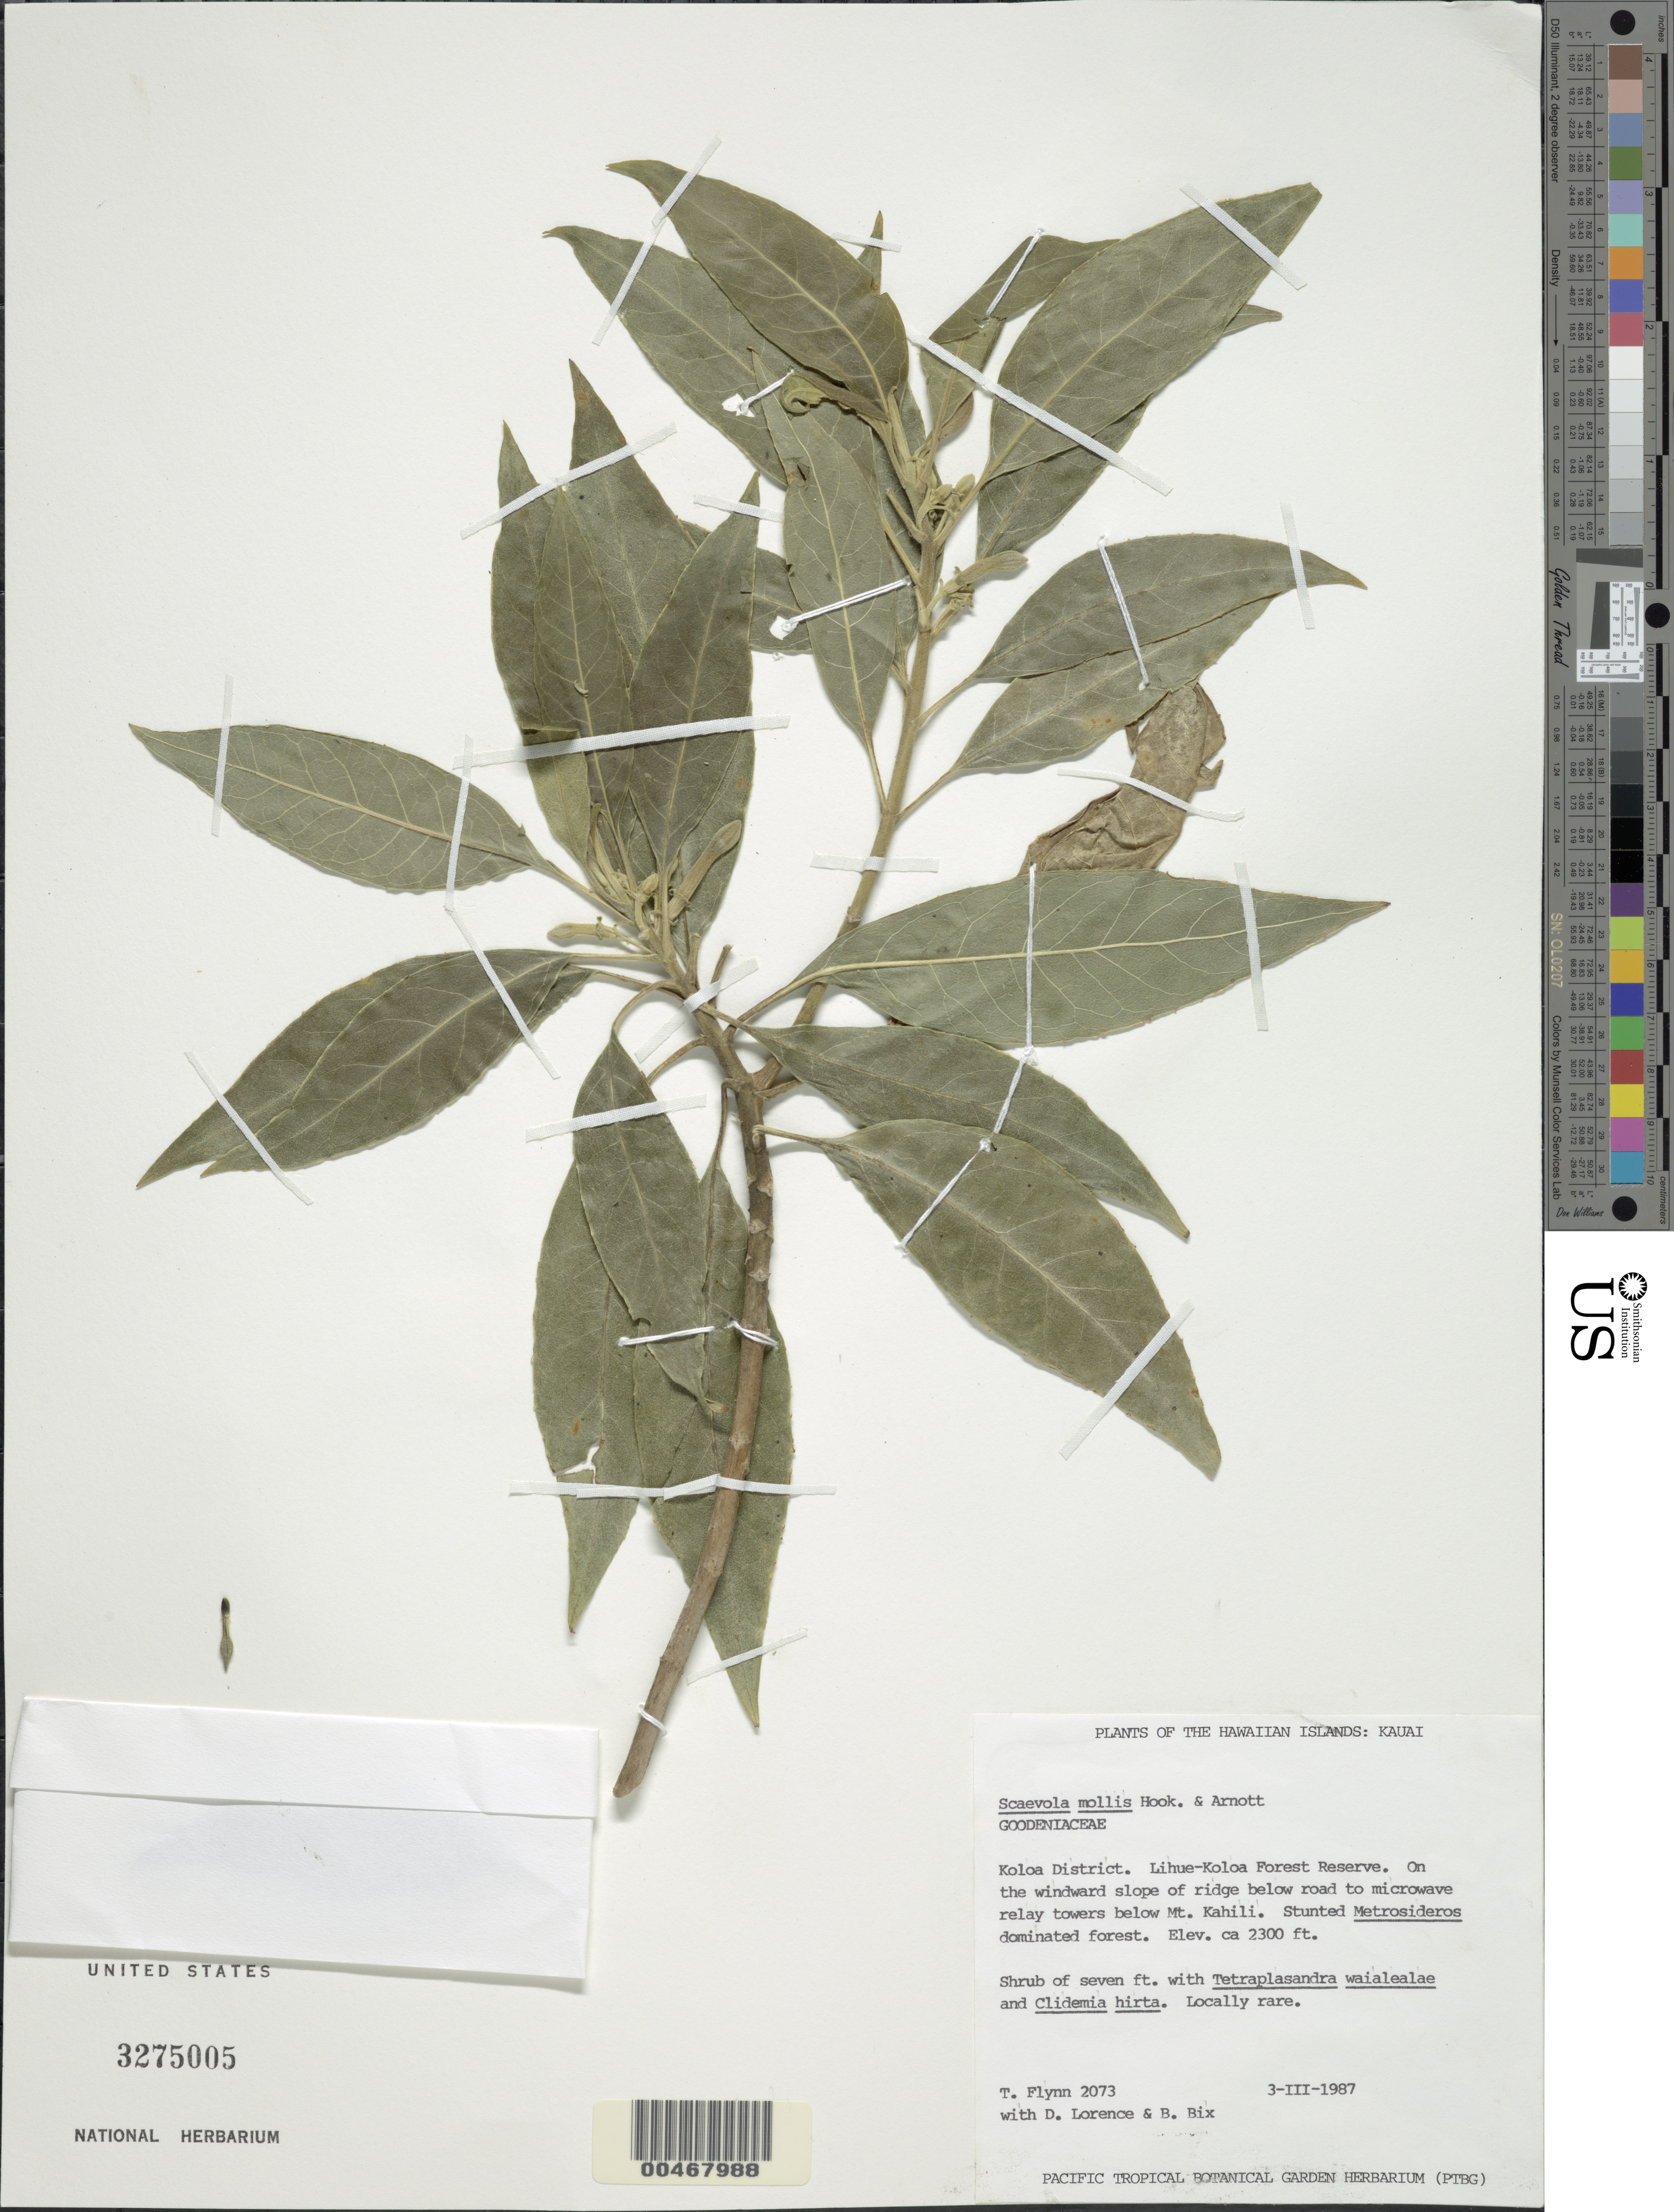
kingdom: Plantae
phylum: Tracheophyta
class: Magnoliopsida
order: Asterales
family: Goodeniaceae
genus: Scaevola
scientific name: Scaevola mollis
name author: Hook. & Arn.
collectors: T. W. Flynn, D. Lorence & B. Bix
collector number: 2073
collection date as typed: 3 Mar 1987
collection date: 1987-03-03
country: United States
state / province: Hawaii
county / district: Kauai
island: Kaua'i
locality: Koloa Dist., Lihue-Koloa Forest Reserve, on the windward slope of ridge below rd. to microwave relay towers below Mt. Kahili.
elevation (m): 701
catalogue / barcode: US 3275005